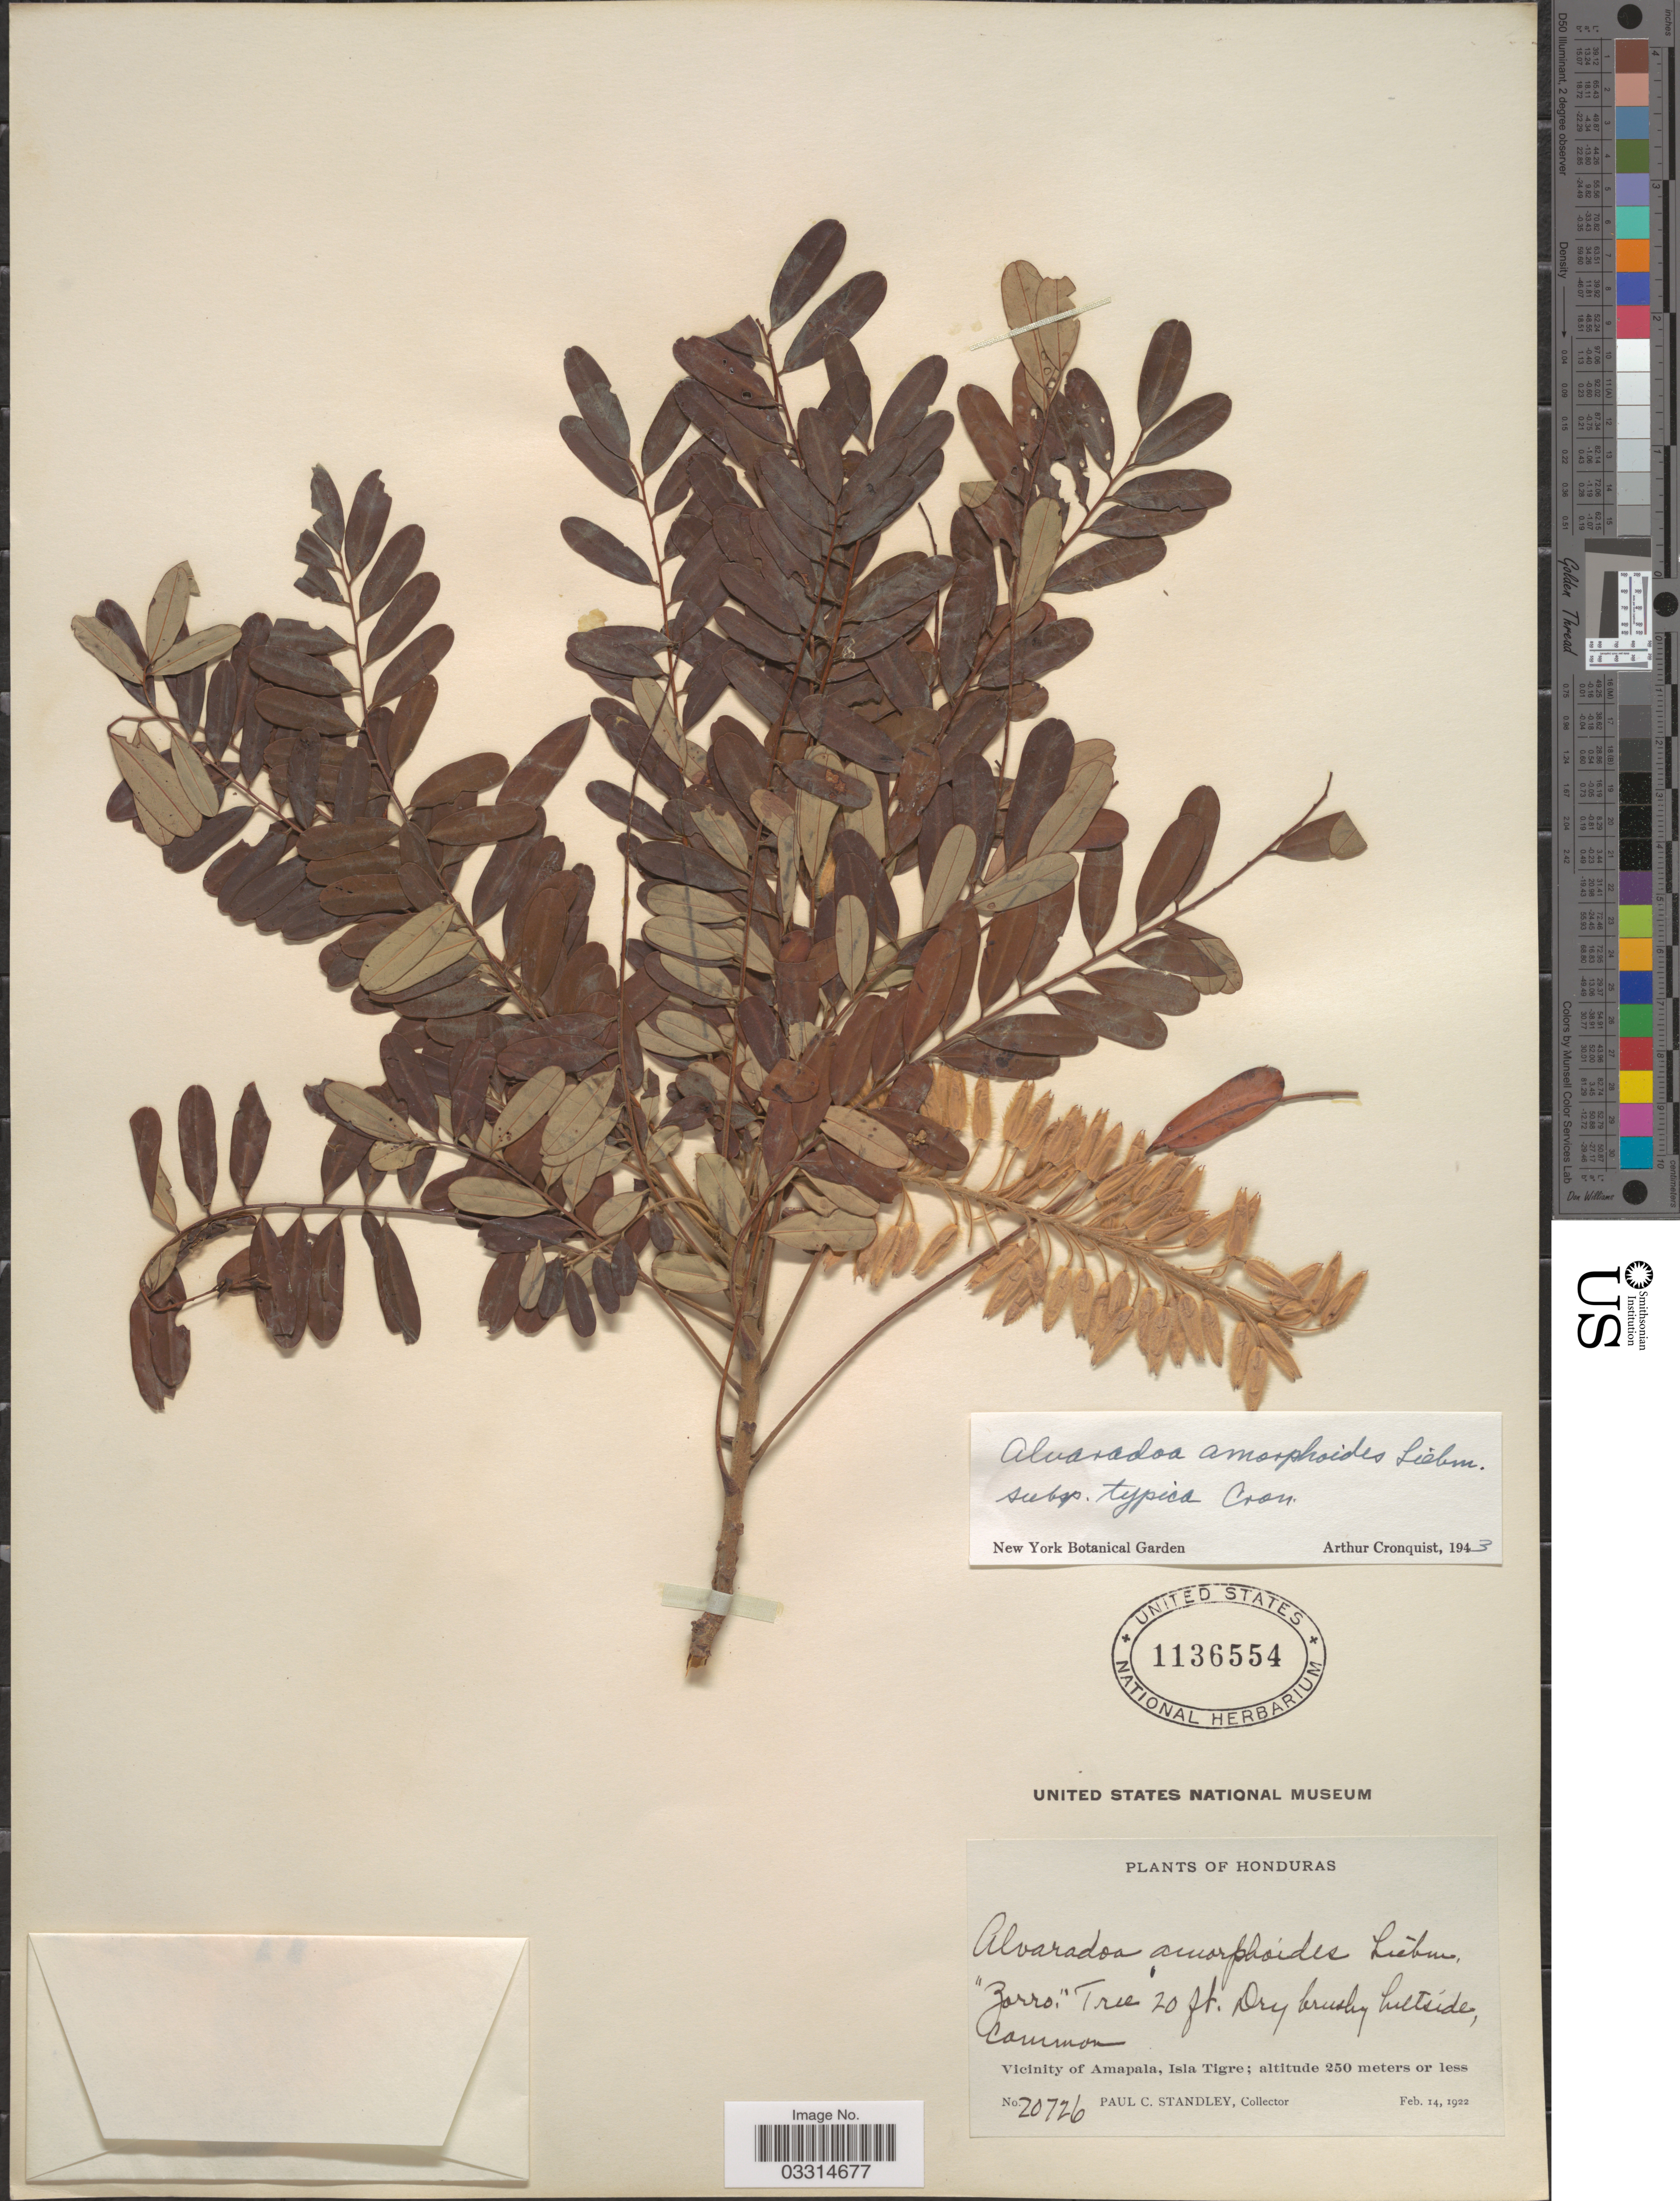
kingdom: Plantae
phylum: Tracheophyta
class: Magnoliopsida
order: Picramniales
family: Picramniaceae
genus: Alvaradoa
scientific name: Alvaradoa amorphoides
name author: Liebm.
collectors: P. C. Standley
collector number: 20726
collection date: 1922-02-14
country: Honduras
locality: Vicinity of Amapala, Isla Tigre.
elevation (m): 250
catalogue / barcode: US 1136554